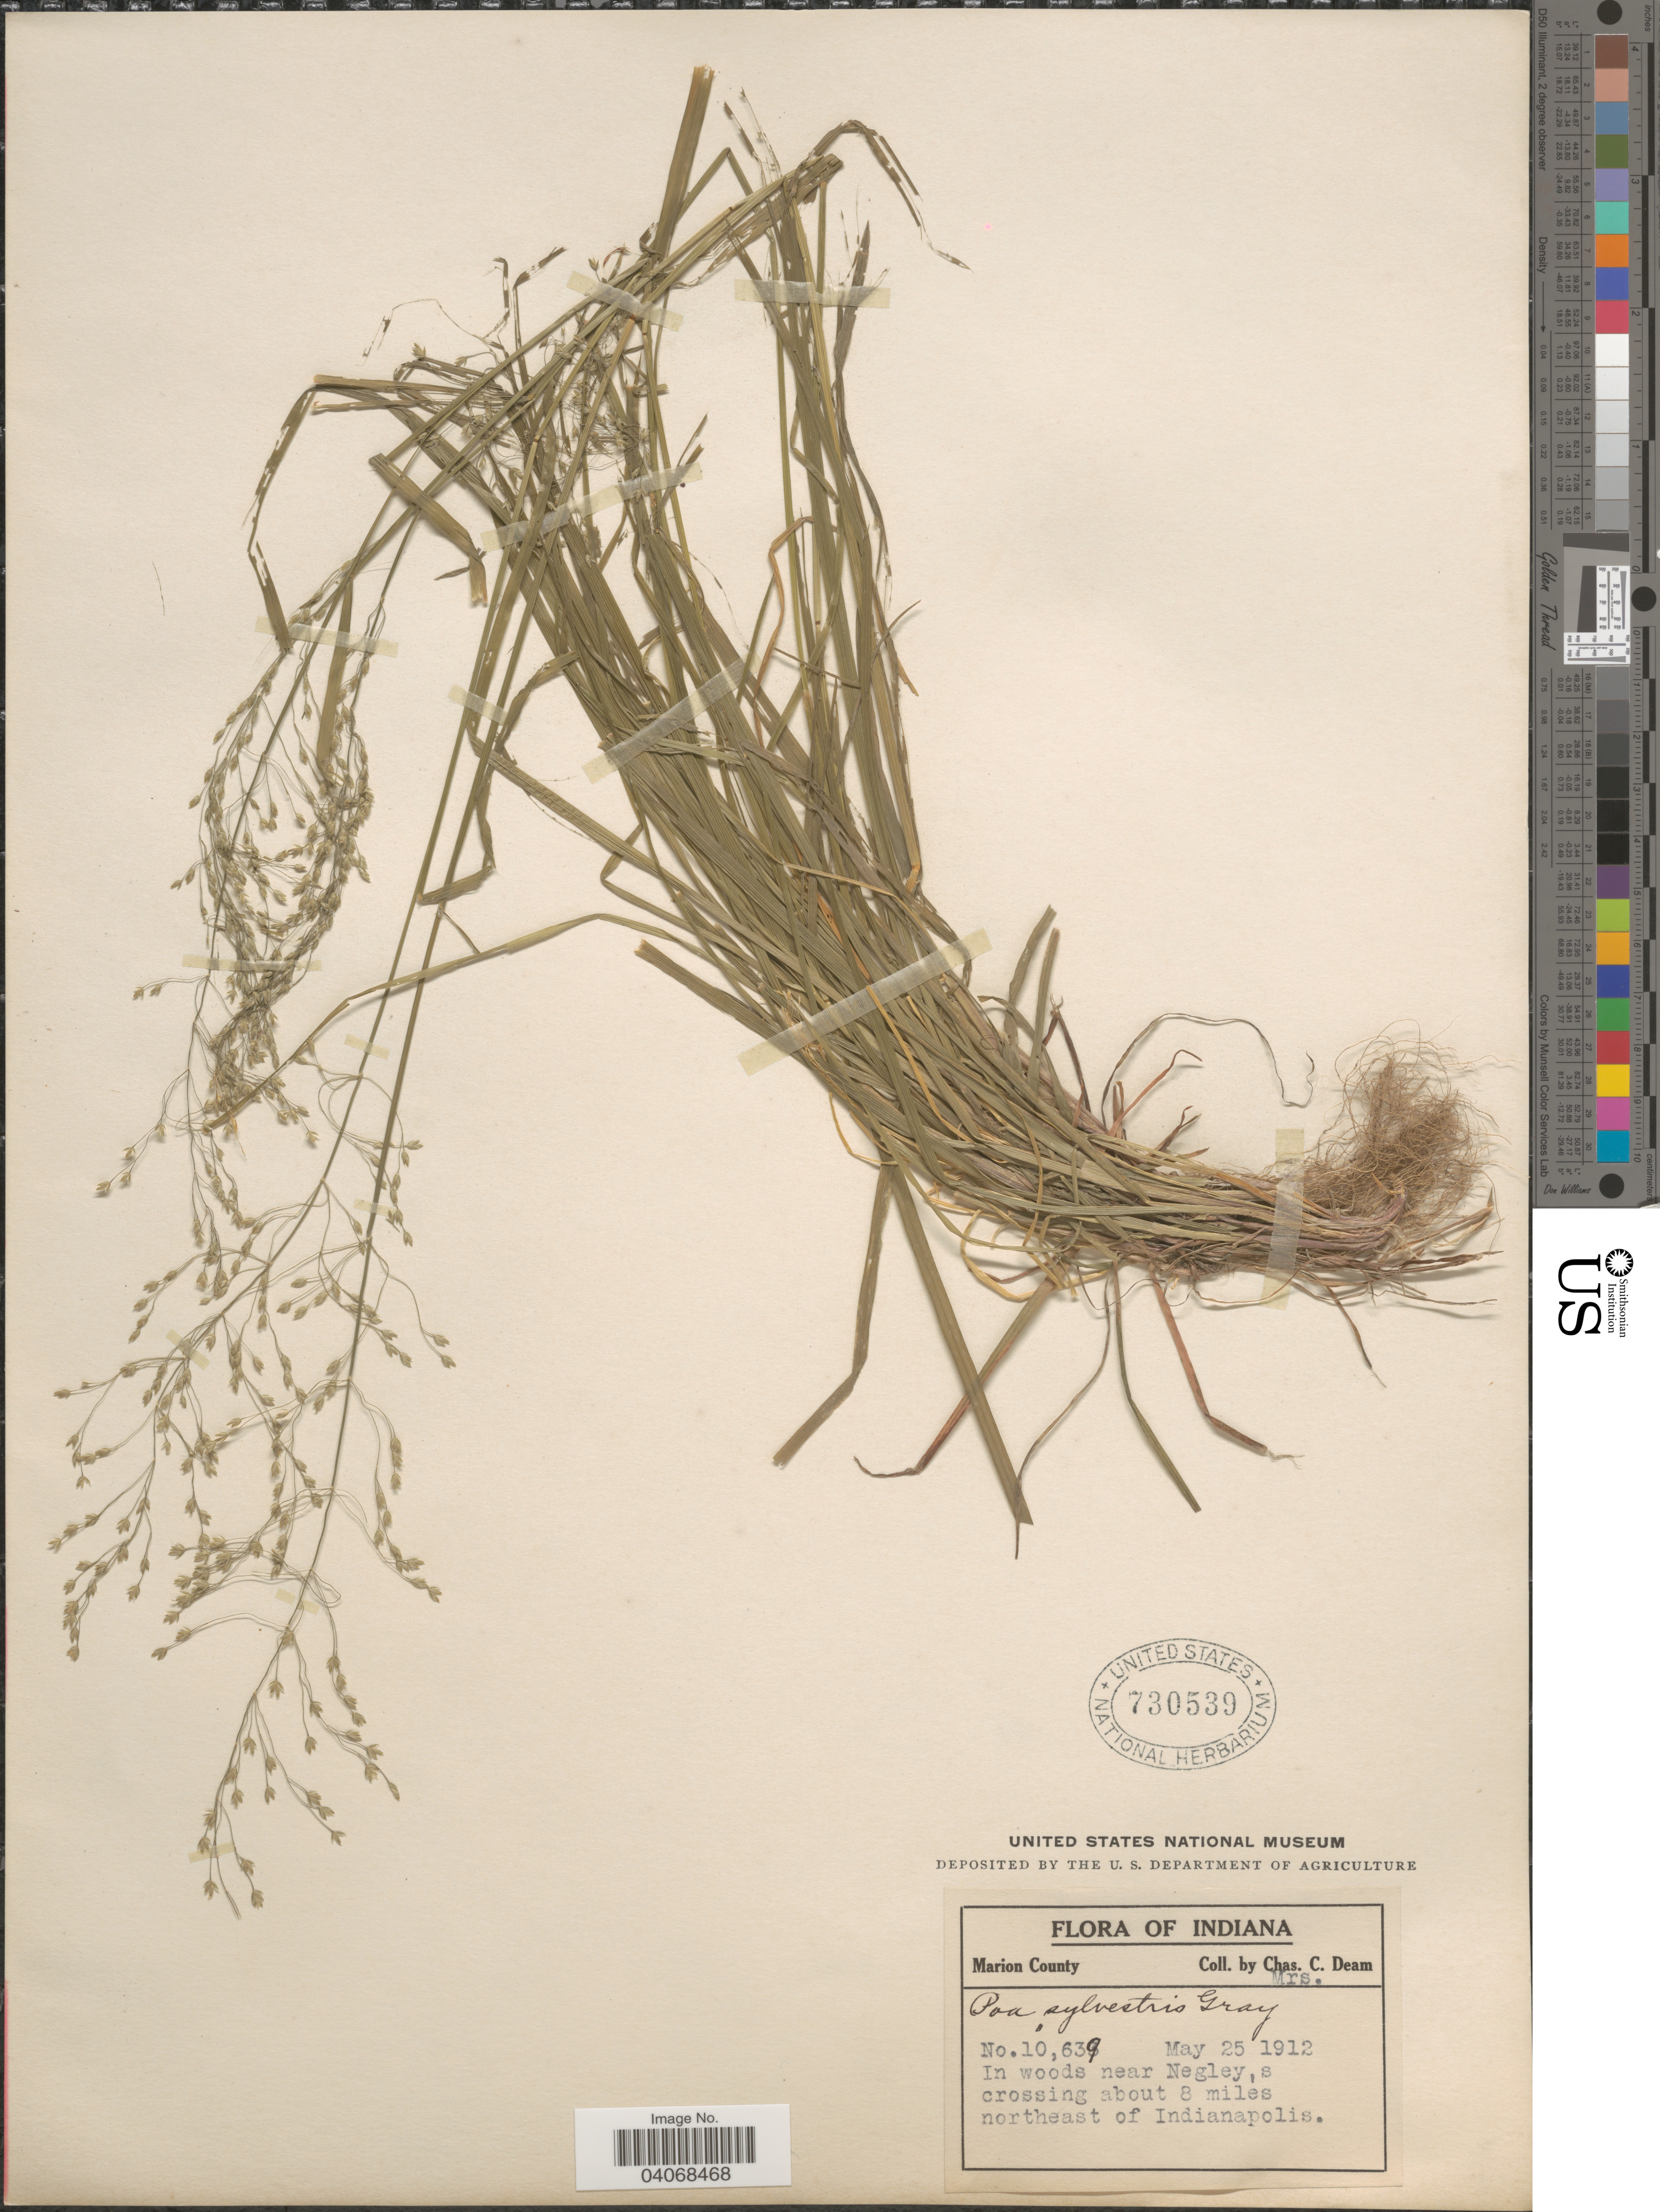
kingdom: Plantae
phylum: Tracheophyta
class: Liliopsida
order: Poales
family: Poaceae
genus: Poa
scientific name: Poa sylvestris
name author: A. Gray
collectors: C. Deam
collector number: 10639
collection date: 1912-05-25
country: United States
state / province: Indiana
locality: In woods near Negley,s crossing about 8 miles northeast of Indianapolis. Marion County.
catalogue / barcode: US 730539